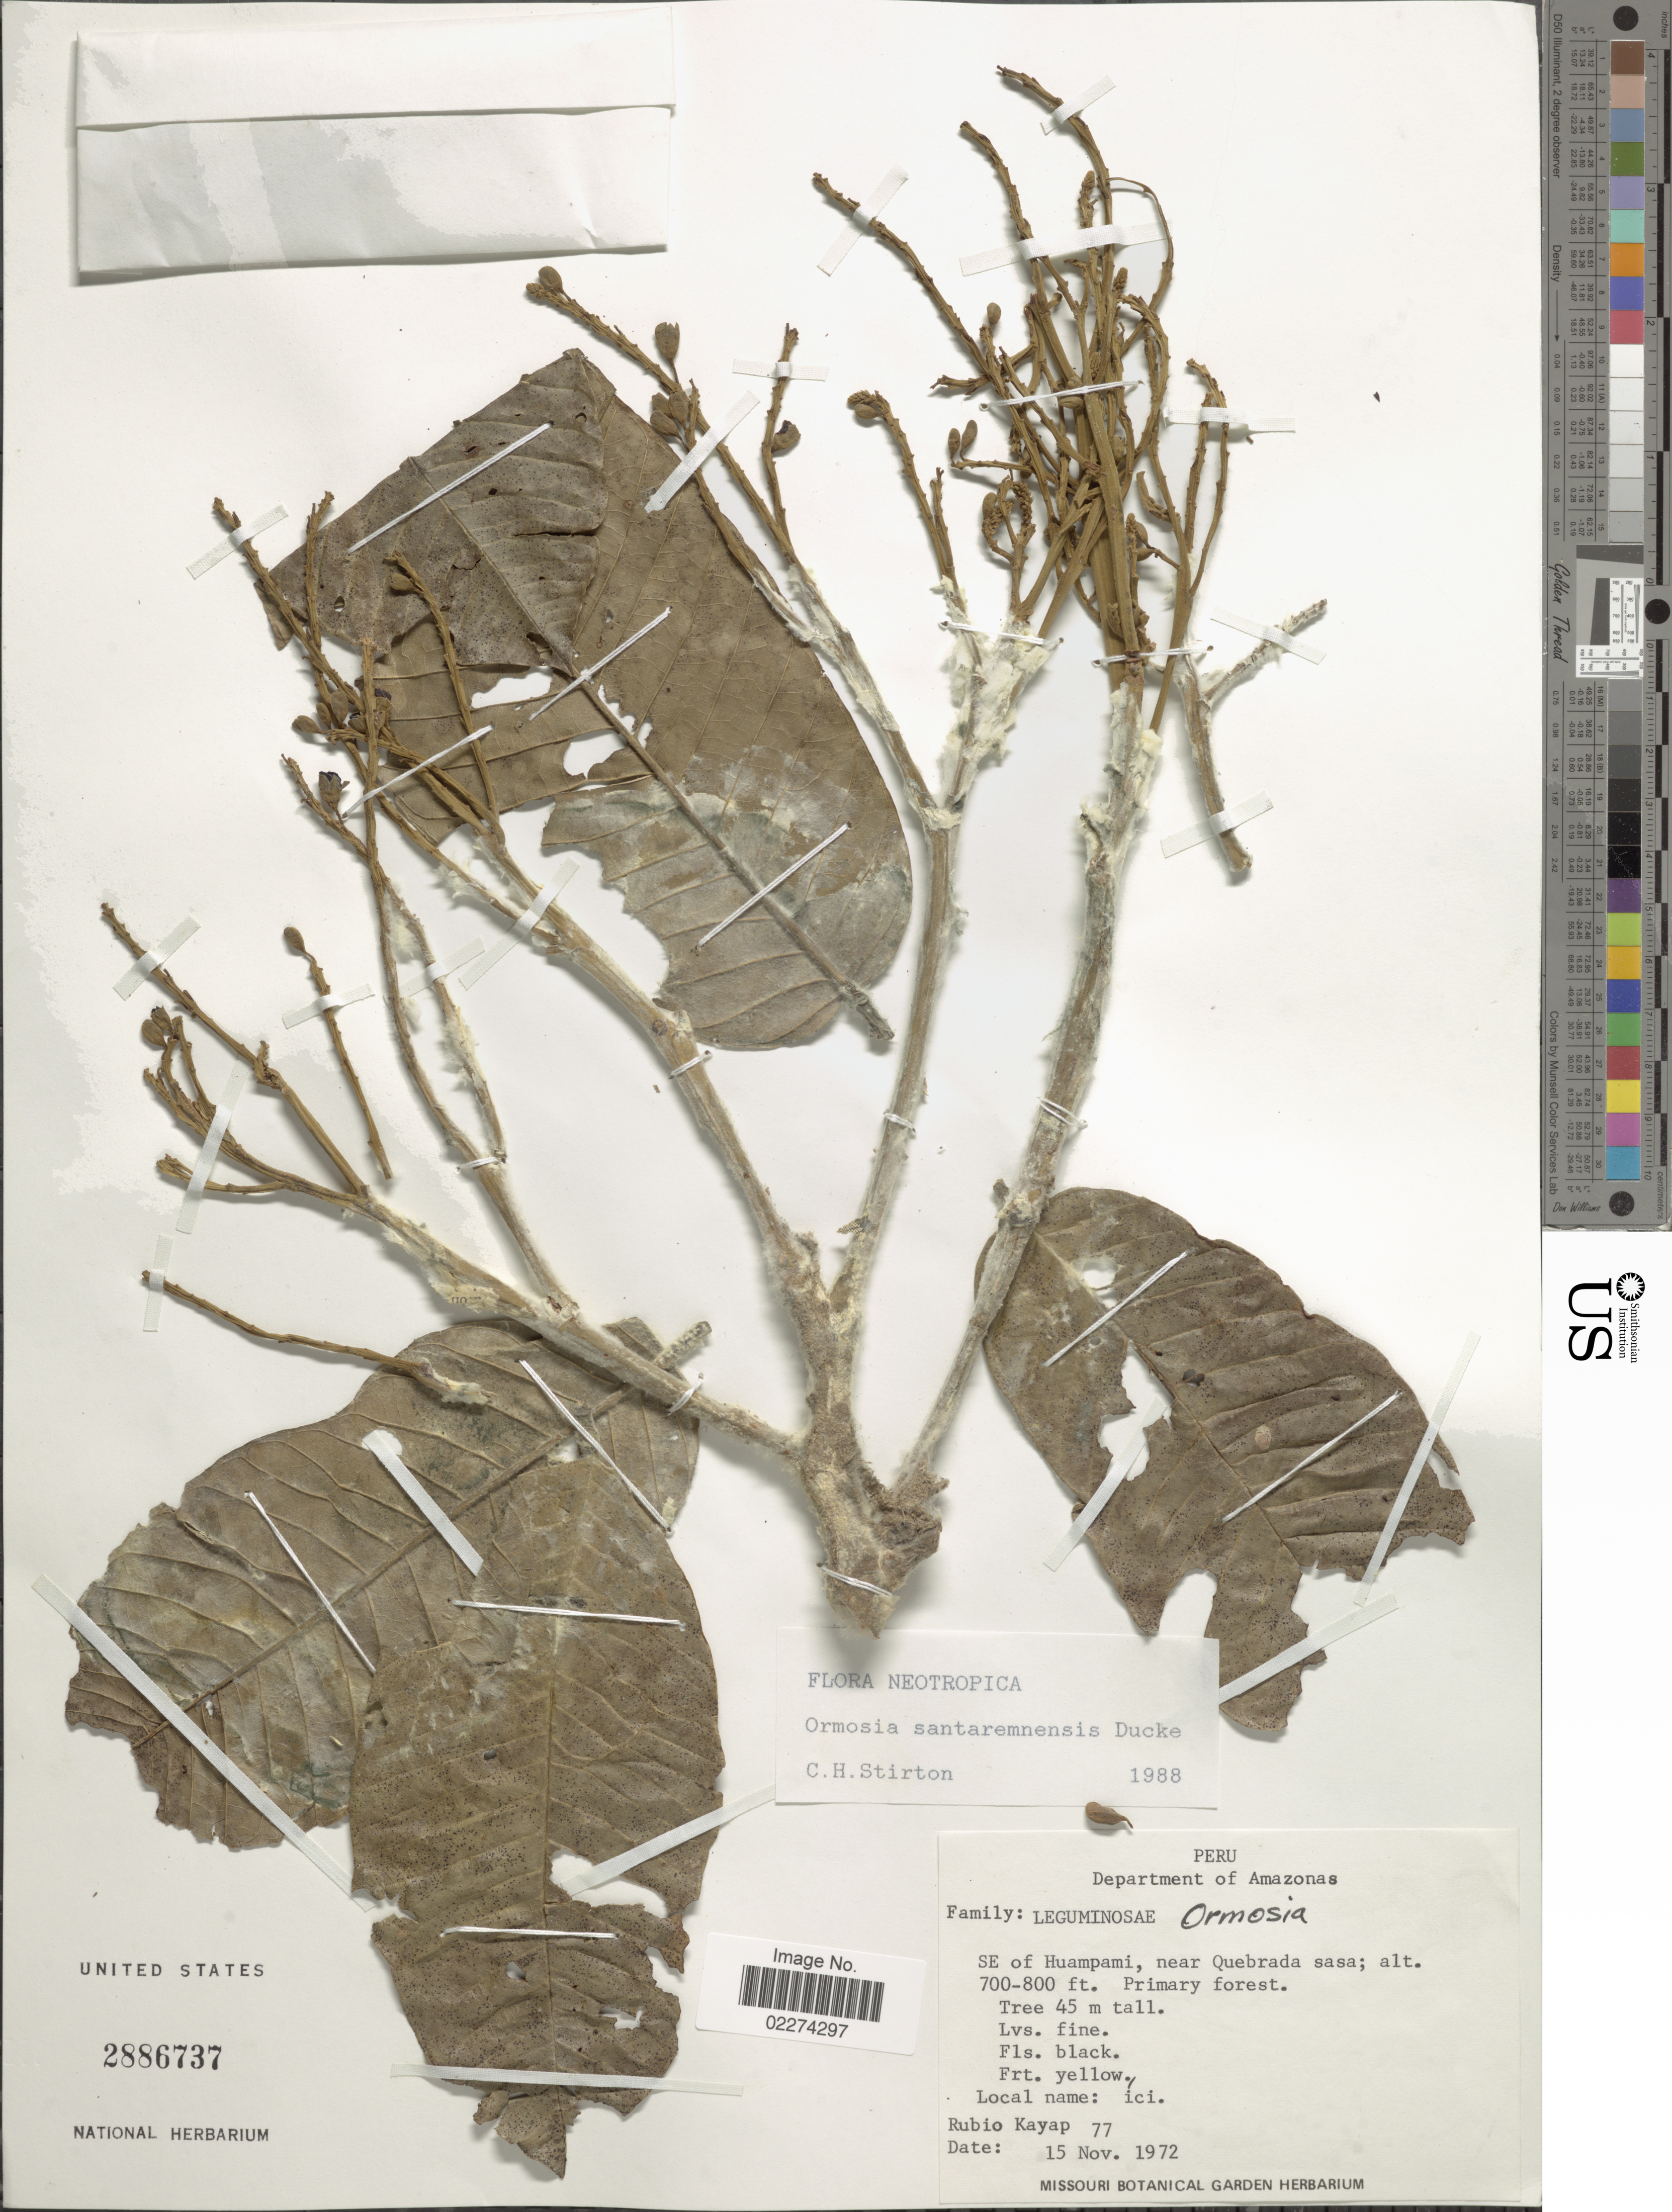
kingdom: Plantae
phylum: Tracheophyta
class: Magnoliopsida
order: Fabales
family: Fabaceae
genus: Ormosia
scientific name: Ormosia santaremnensis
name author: Ducke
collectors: R. Kayap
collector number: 77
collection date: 1972-11-15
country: Peru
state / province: Amazonas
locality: Departmento of Loreto, SE of Huampami, near Quebrada sasa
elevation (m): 213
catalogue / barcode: US 2886737